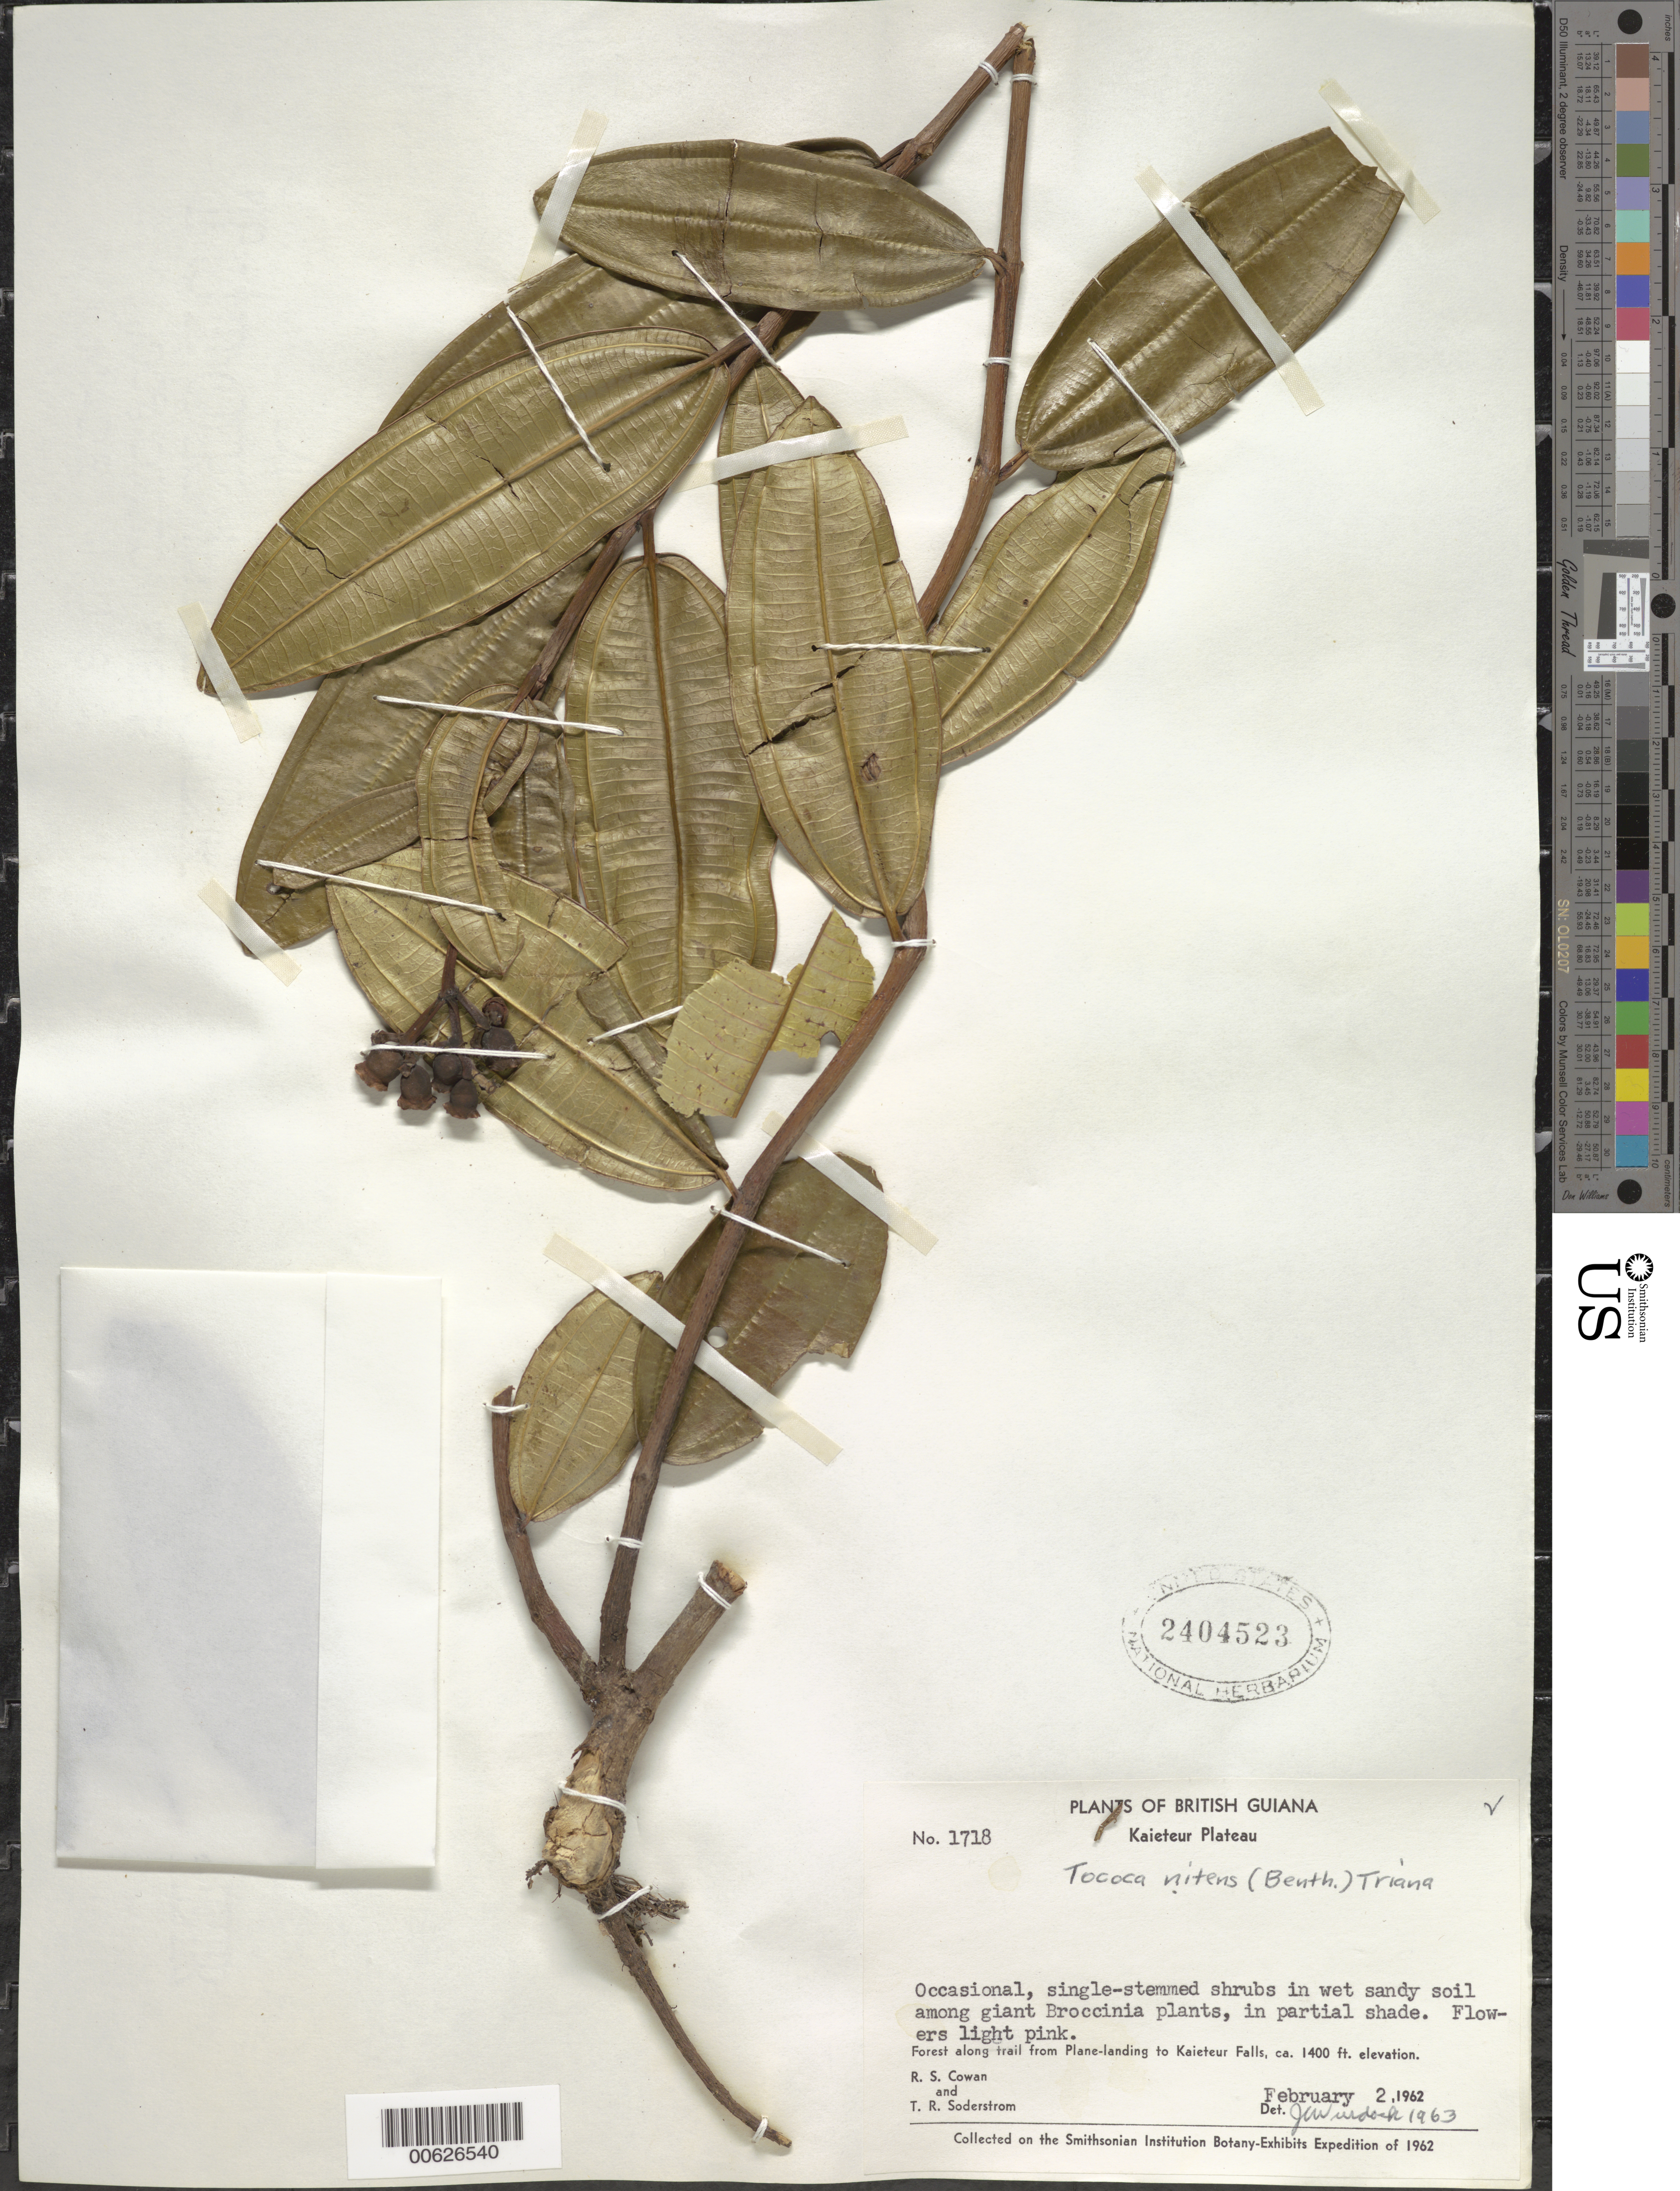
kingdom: Plantae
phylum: Tracheophyta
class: Magnoliopsida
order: Myrtales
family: Melastomataceae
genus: Tococa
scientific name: Tococa nitens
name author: (Benth.) Triana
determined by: Wurdack, John J., (US), US (UNITED STATES)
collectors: R. S. Cowan & T. R. Soderstrom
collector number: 1718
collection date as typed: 2-Feb-62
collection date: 1962-02-02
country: Guyana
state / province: Potaro-Siparuni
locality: Kaieteur Plateau, along trail from plane landing to Kaieteur Falls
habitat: Wet sandy soil among giant Broccinia plants, in partial shade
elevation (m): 427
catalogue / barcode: US 2404523